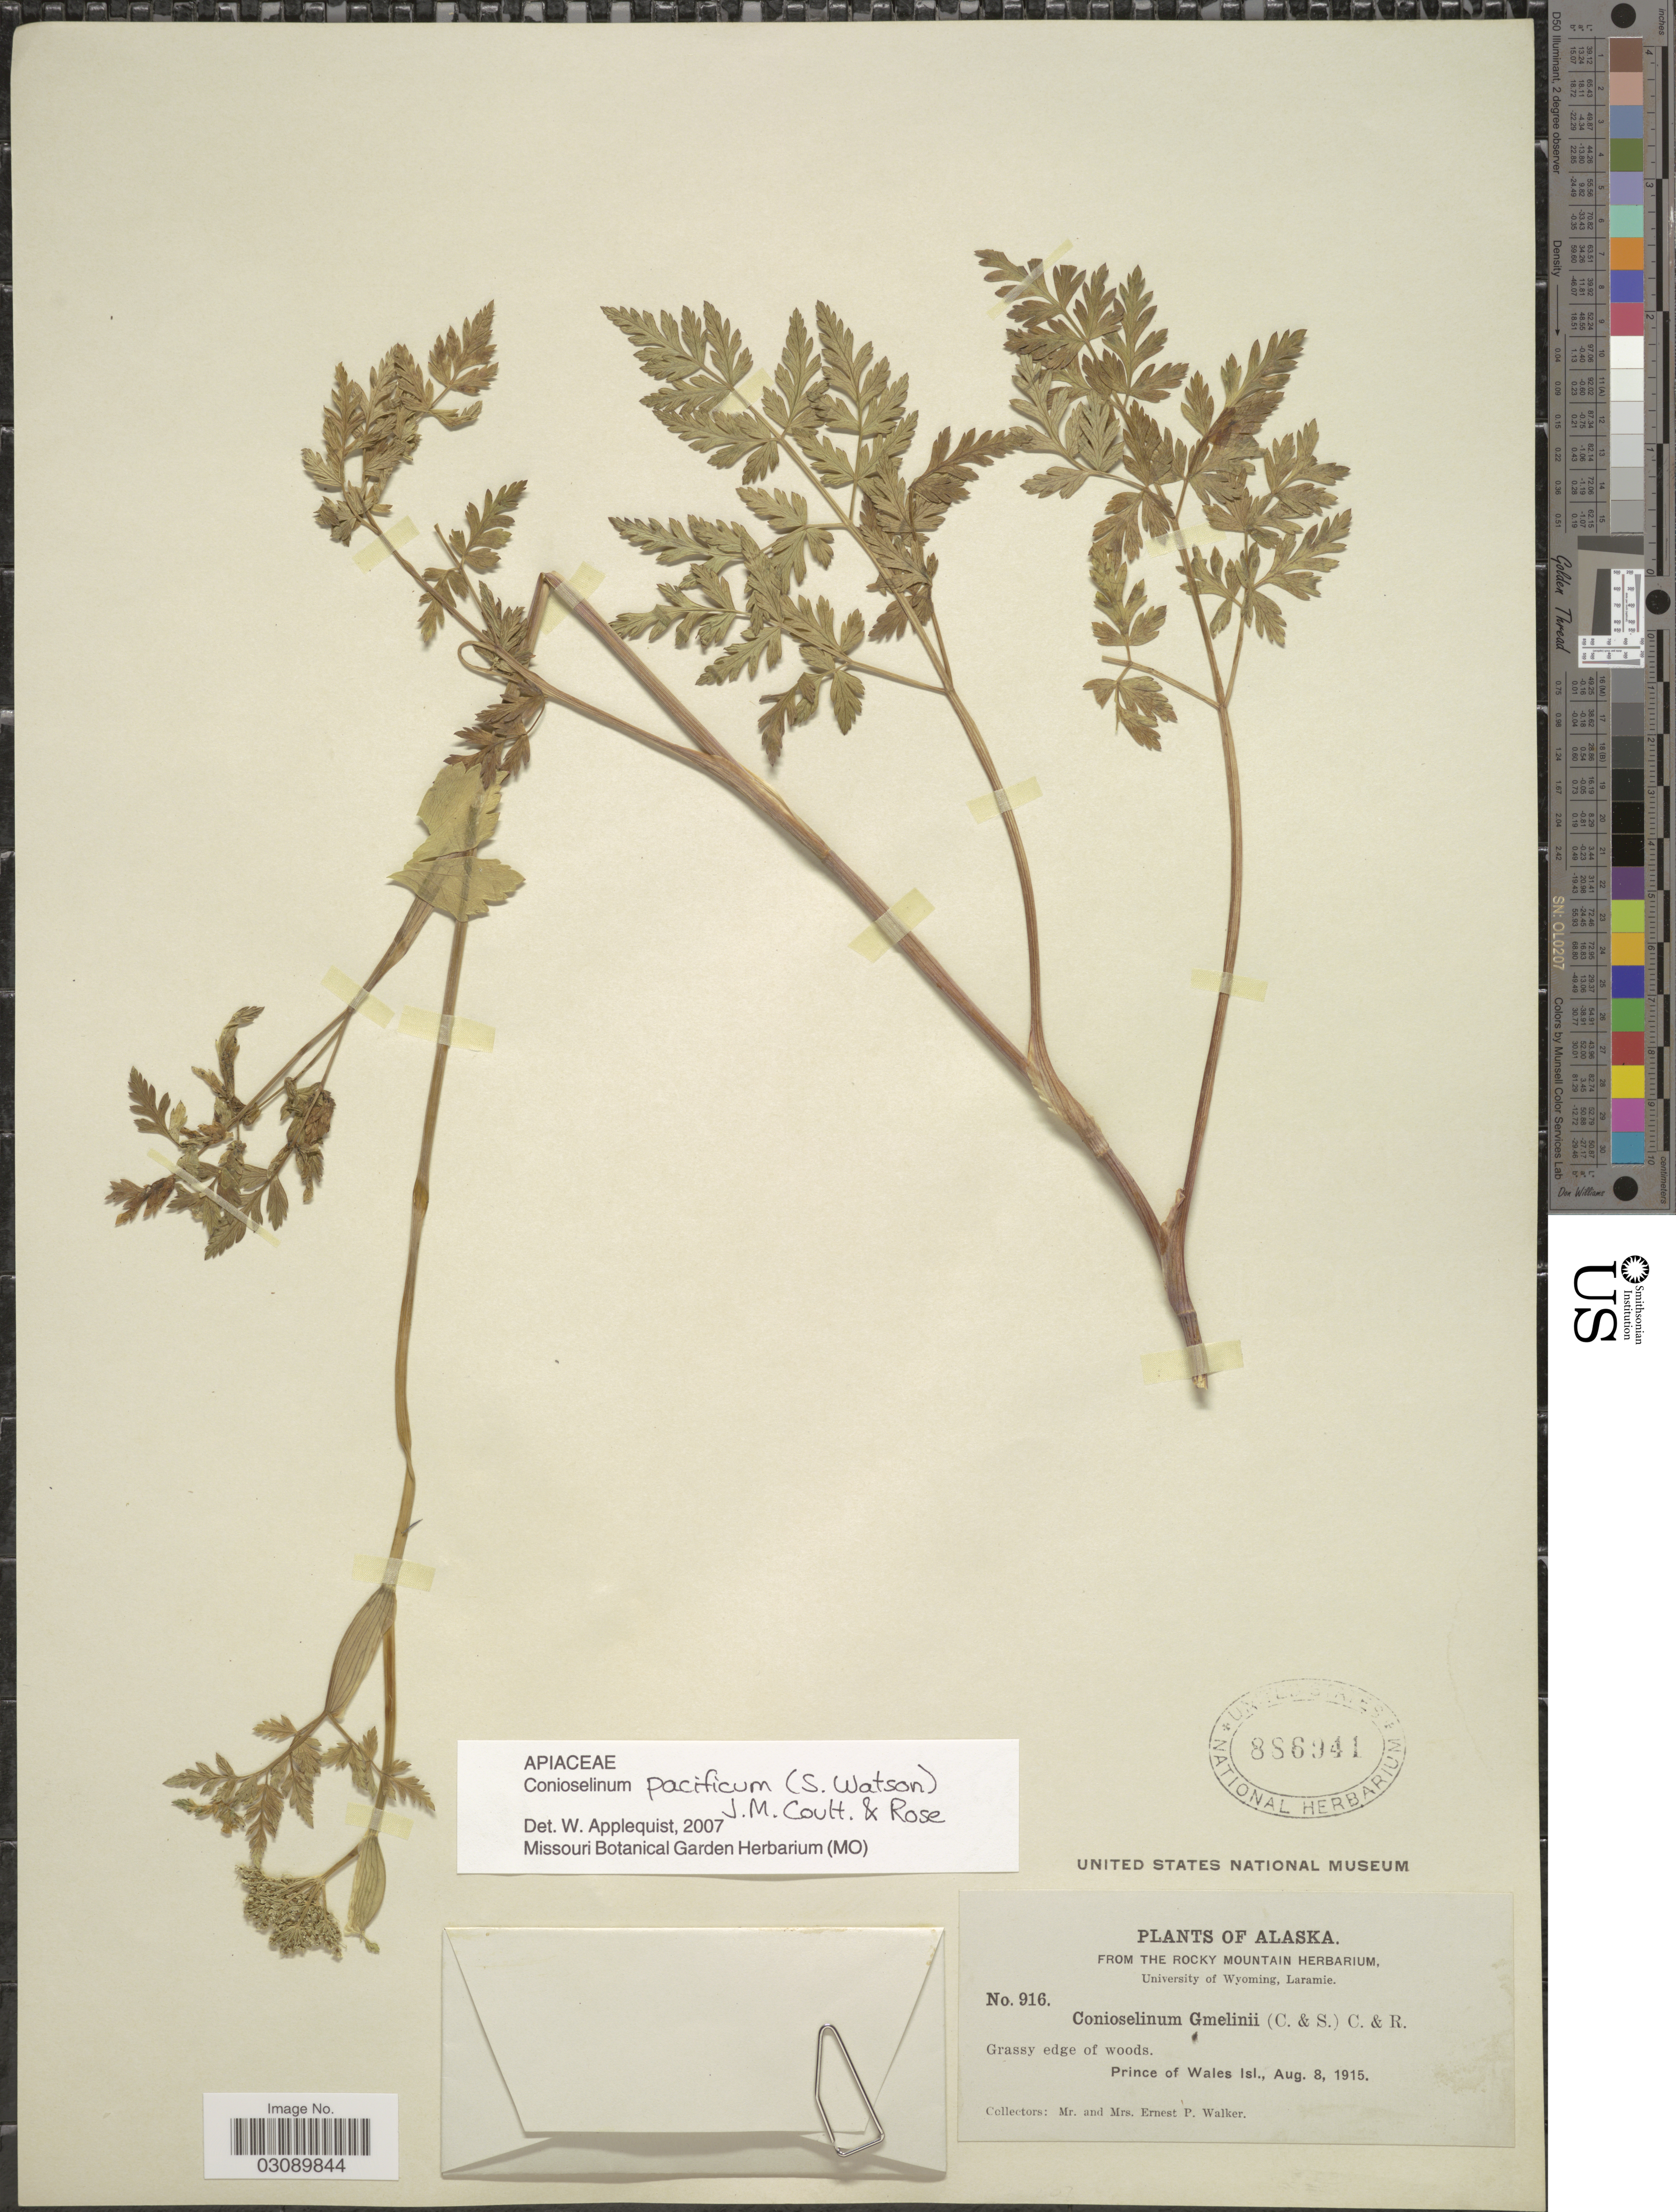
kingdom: Plantae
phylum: Tracheophyta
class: Magnoliopsida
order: Apiales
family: Apiaceae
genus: Conioselinum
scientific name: Conioselinum pacificum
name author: (S. Watson) J.M. Coult. & Rose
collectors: E. P. Walker & E. Walker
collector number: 916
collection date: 1915-08-08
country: United States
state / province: Alaska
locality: Prince of Wales Isl.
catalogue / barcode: US 886941